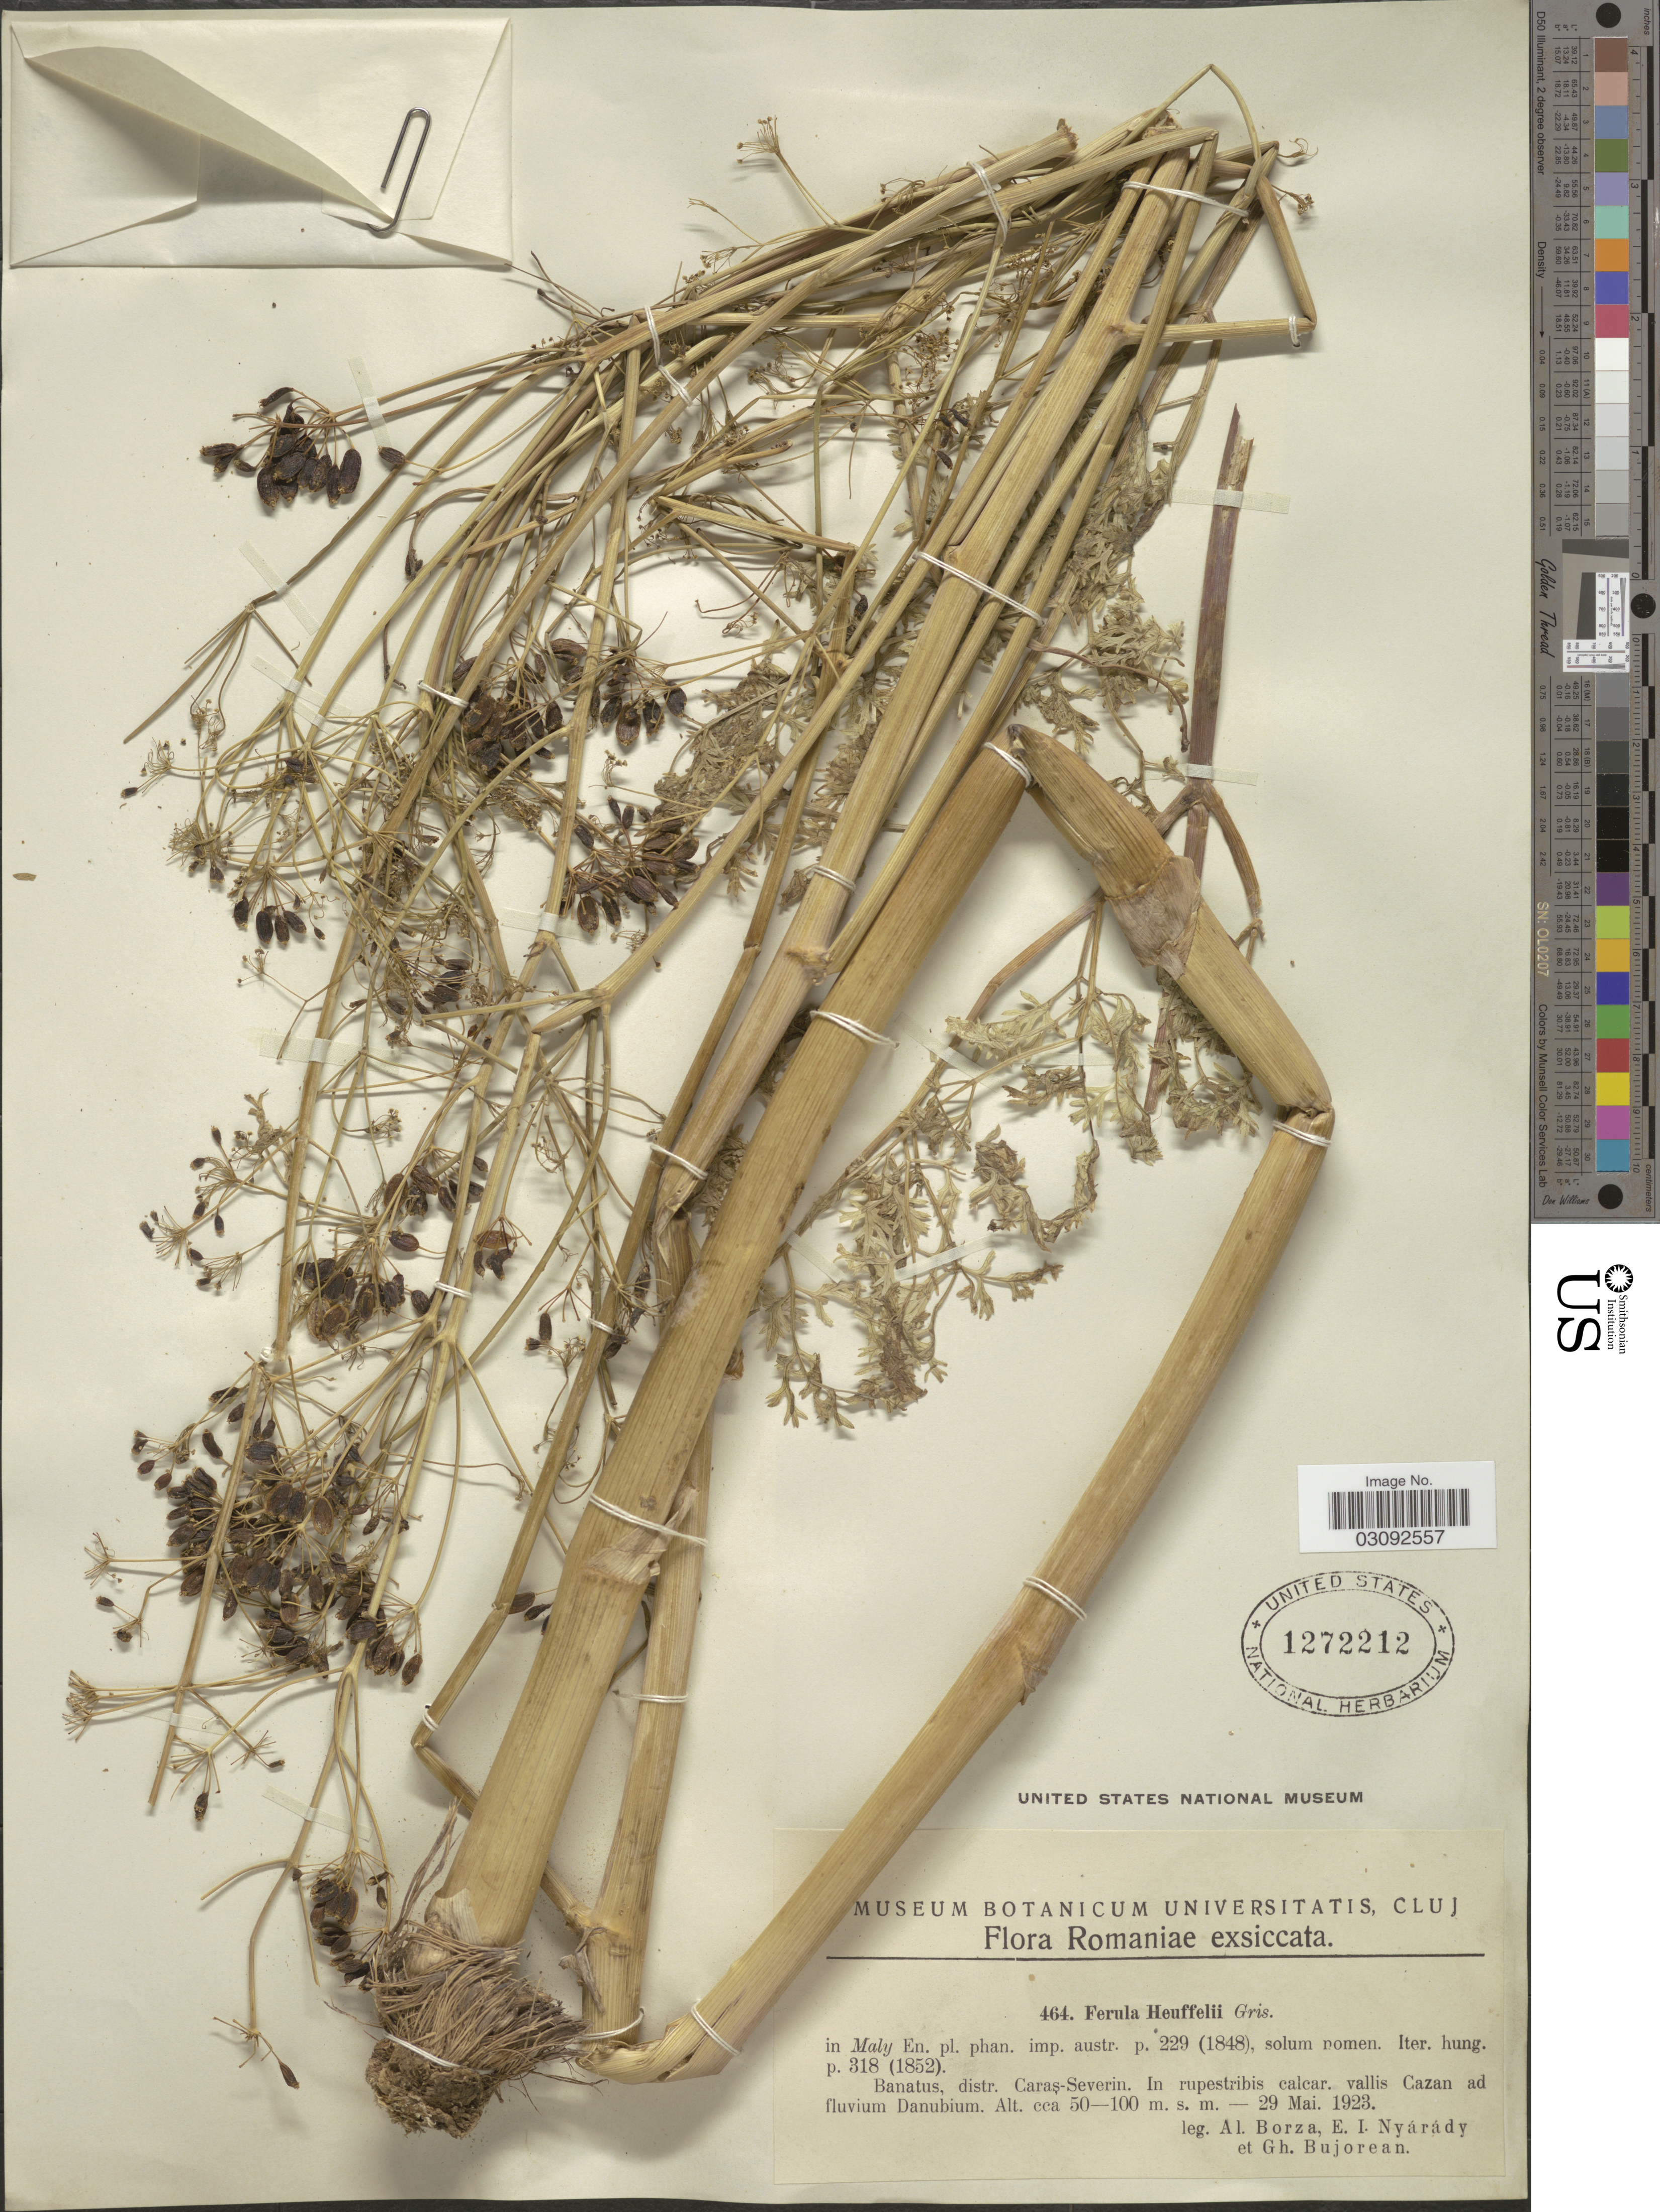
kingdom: Plantae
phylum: Tracheophyta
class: Magnoliopsida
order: Apiales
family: Apiaceae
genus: Ferula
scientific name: Ferula heuffelii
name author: Griseb. ex Heuff.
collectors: A. Borza, E. Nyárády & G. Bujorean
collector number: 464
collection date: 1923-05-29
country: Romania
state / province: Caras-Severin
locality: Banatus, distr. Caraş-Severin. Vallis Cazan ad fluvium Danubium.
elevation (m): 50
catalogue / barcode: US 1272212